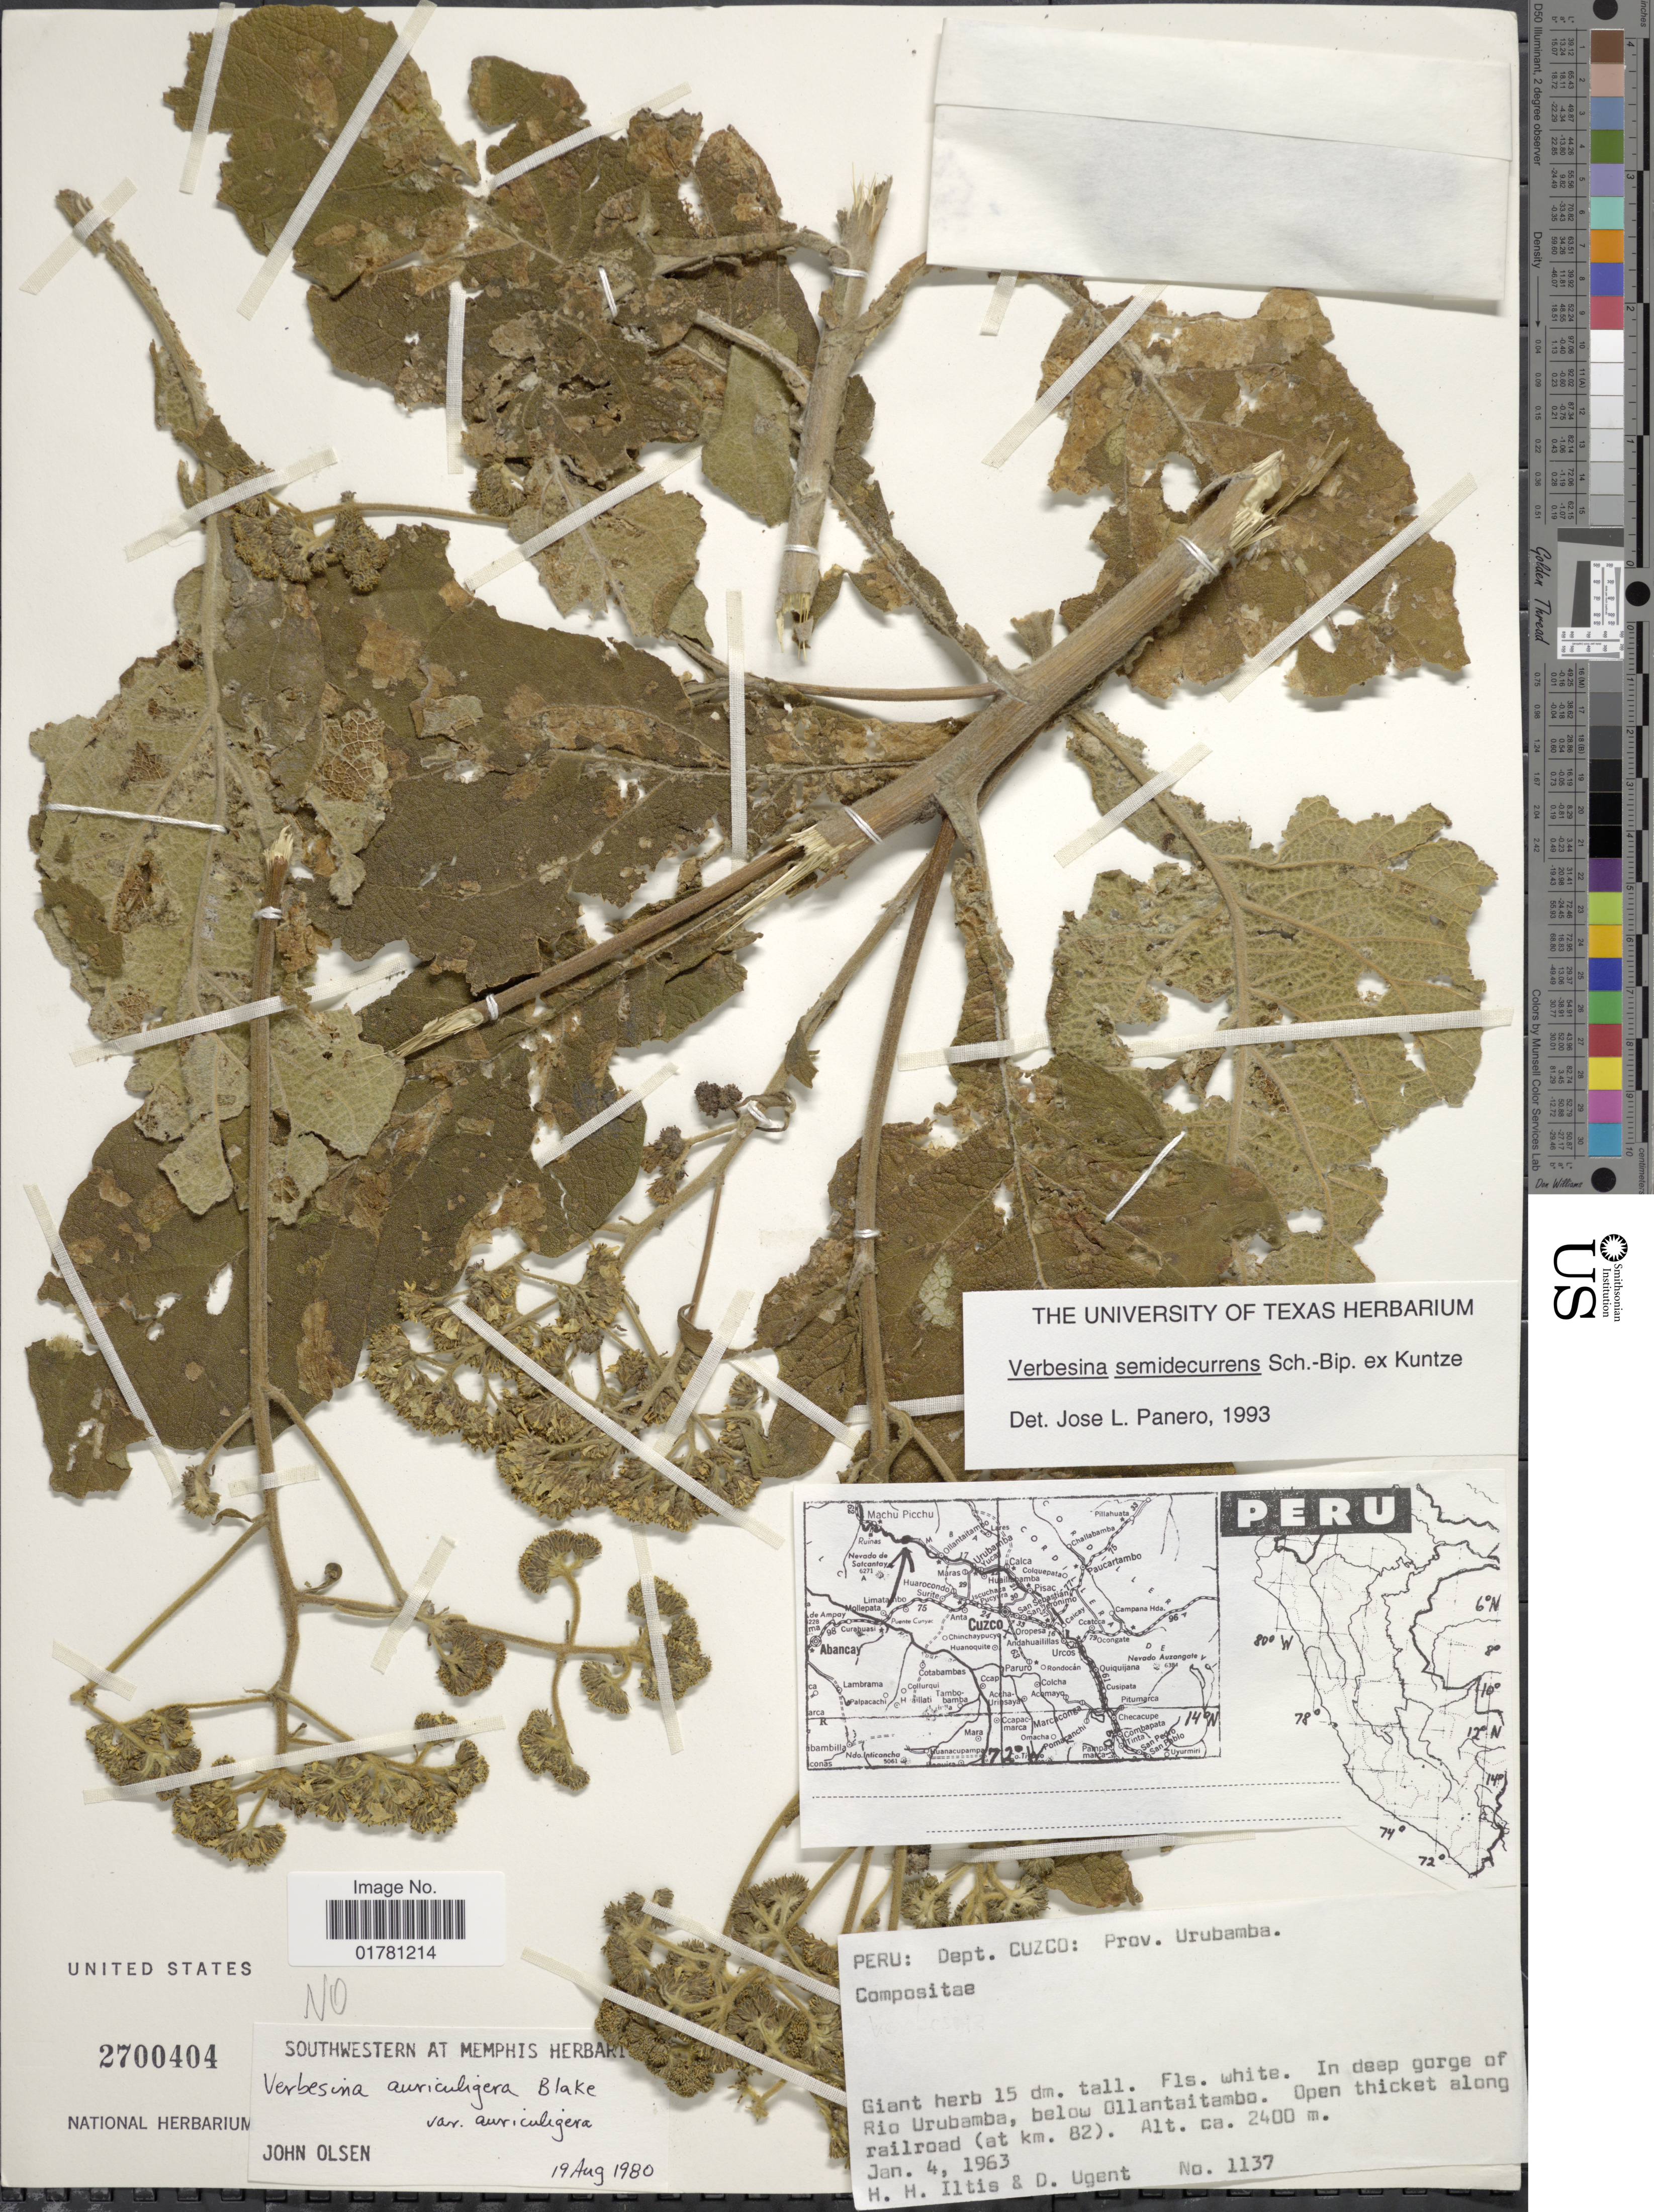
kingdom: Plantae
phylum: Tracheophyta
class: Magnoliopsida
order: Asterales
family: Asteraceae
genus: Verbesina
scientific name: Verbesina semidecurrens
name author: Kuntze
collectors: H. H. Iltis & D. Ugent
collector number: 1137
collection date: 1963-01-04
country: Peru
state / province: Cusco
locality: Dept. Cuzco: Prov. Urubamba. In deep gorge of Rio Urubamba, below Ollantaitambo. Open thicket along railroad (at km 82)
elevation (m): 2400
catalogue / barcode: US 2700404